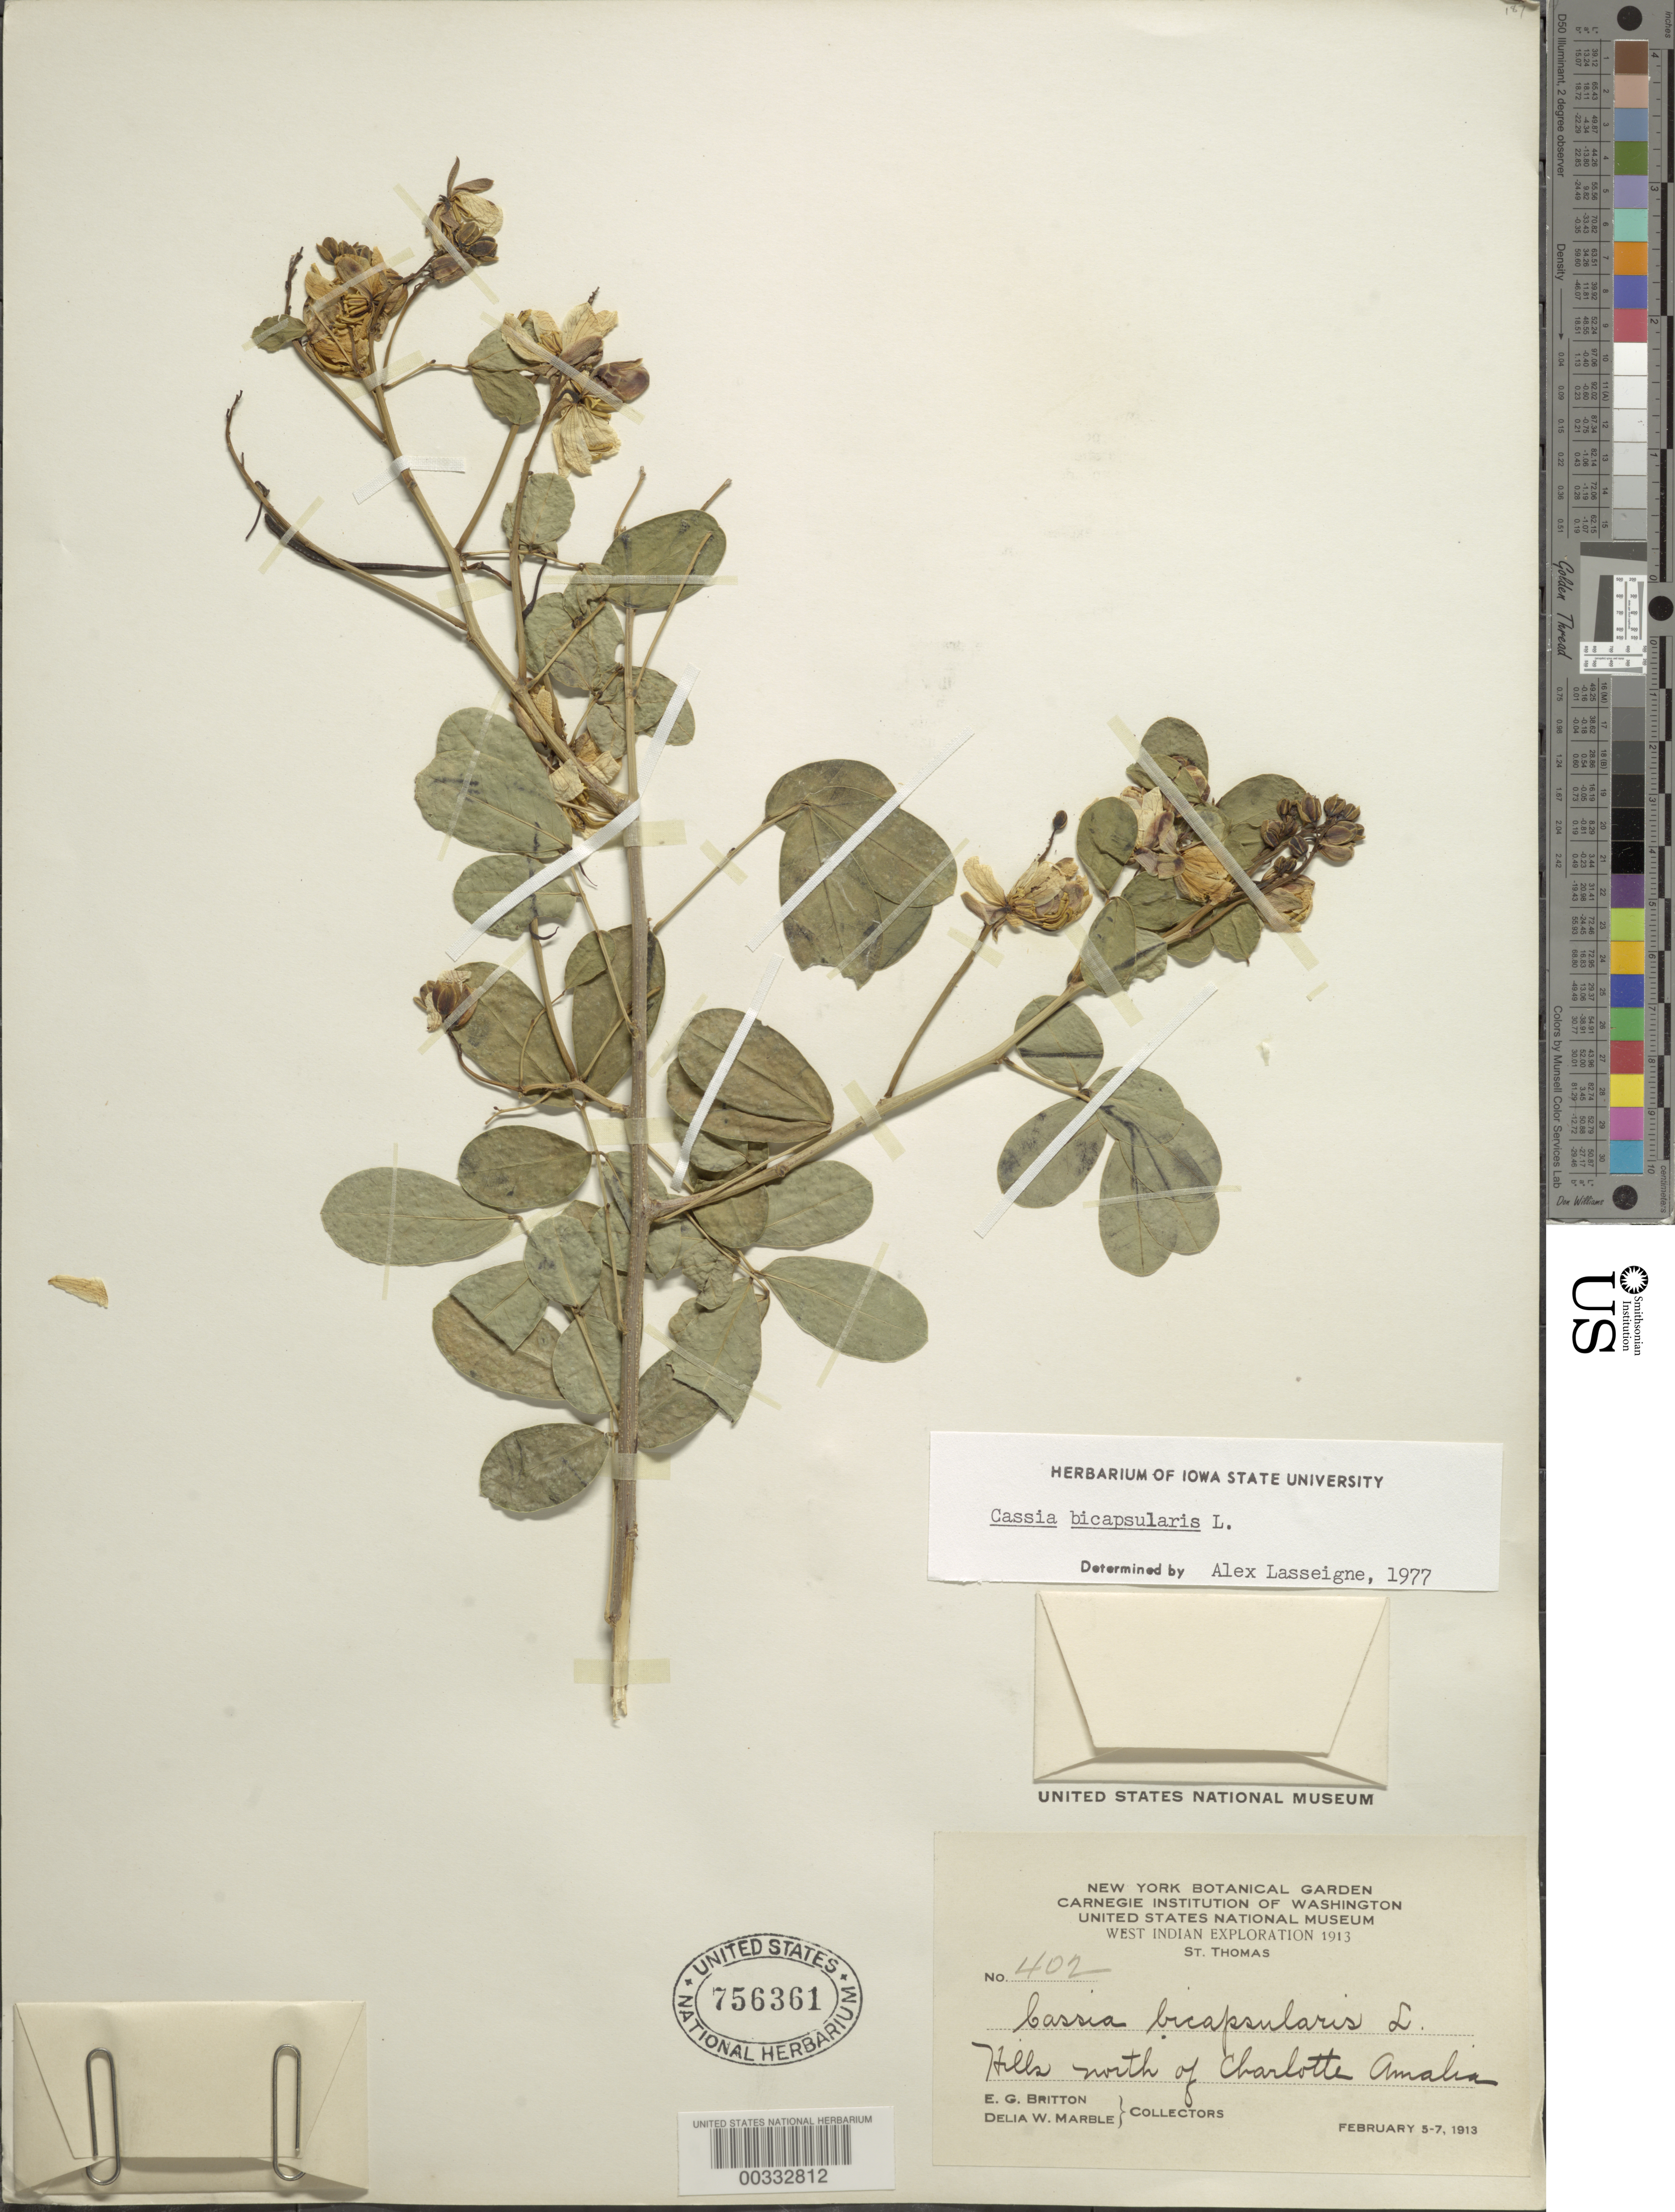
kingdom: Plantae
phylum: Tracheophyta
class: Magnoliopsida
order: Fabales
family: Fabaceae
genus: Senna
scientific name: Senna bicapsularis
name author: (L.) Roxb.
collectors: N. Britton & D. W. Marble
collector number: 402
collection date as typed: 05 Feb 1913 to 07 Feb 1913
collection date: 1913-02-05/1913-02-07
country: U.S. Virgin Islands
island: St. Thomas Island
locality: N of charlotte amalia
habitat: Hills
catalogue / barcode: US 756361